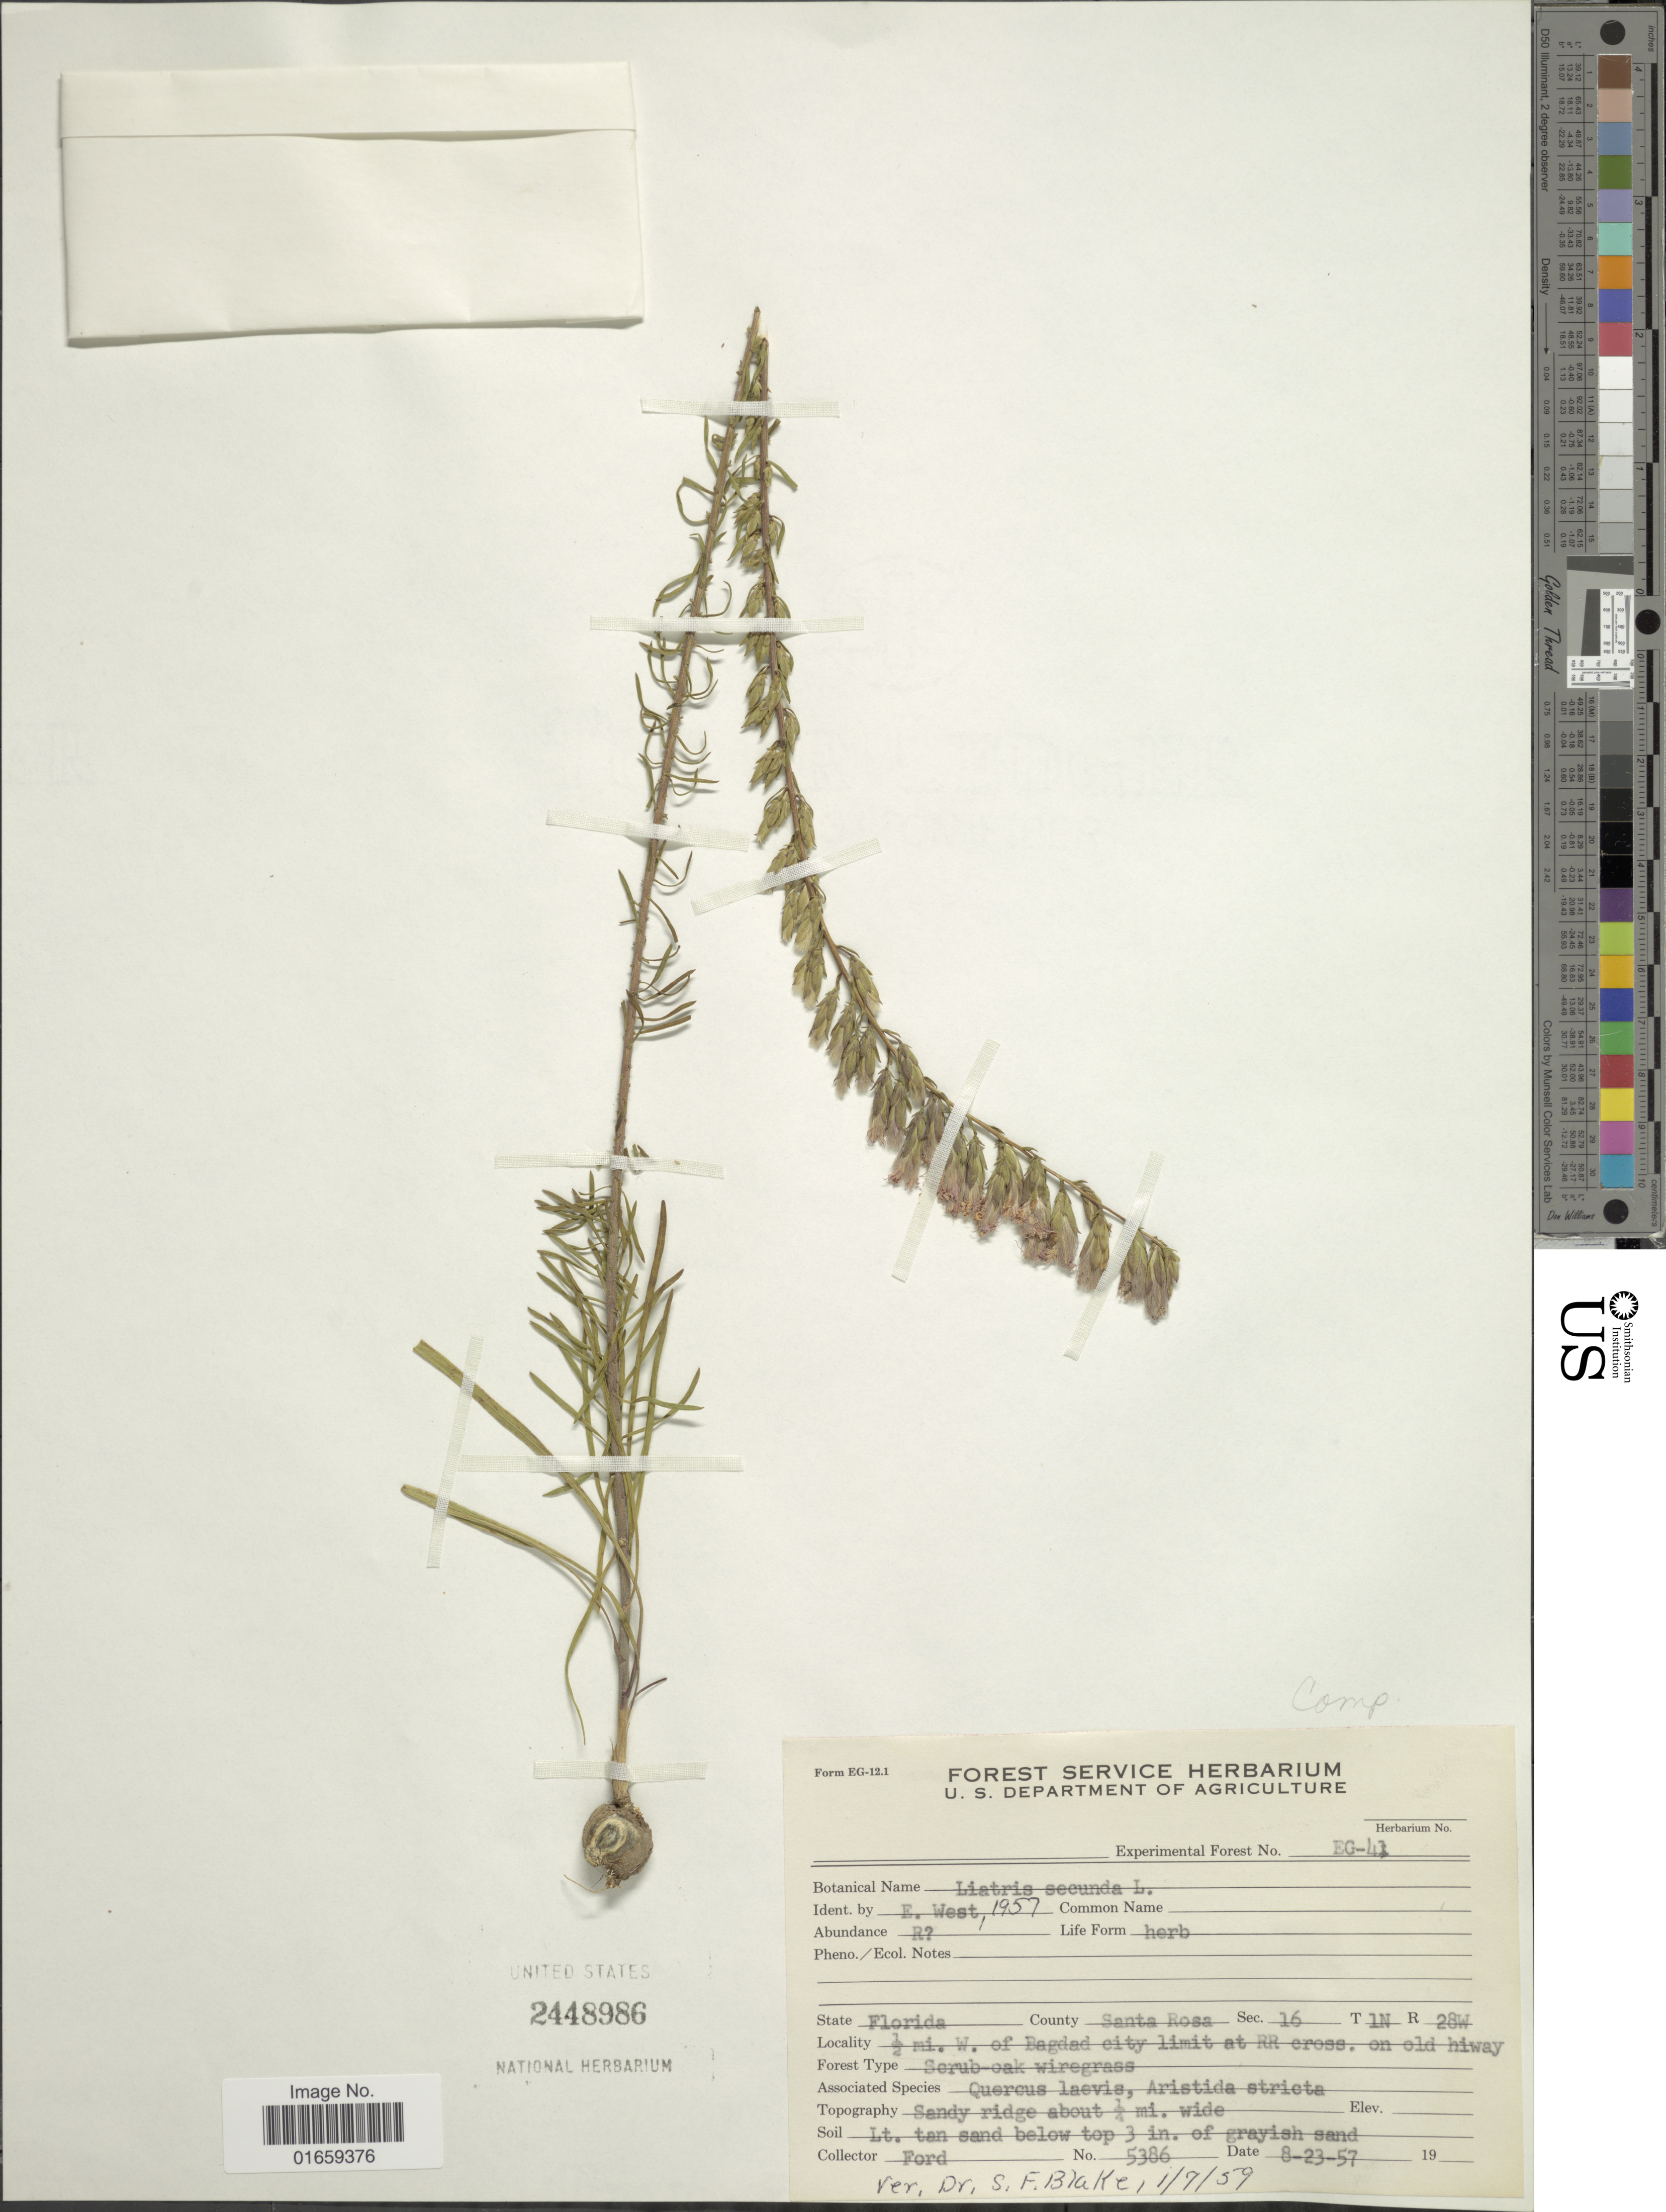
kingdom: Plantae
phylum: Tracheophyta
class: Magnoliopsida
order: Asterales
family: Asteraceae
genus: Liatris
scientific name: Liatris secunda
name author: Elliott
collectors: -. Ford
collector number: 5386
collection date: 1957-08-23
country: United States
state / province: Florida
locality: County Santa Rosa, ½ mi. W. of Bagdad city limit at RR cross, on old hiway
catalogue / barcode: US 2448986